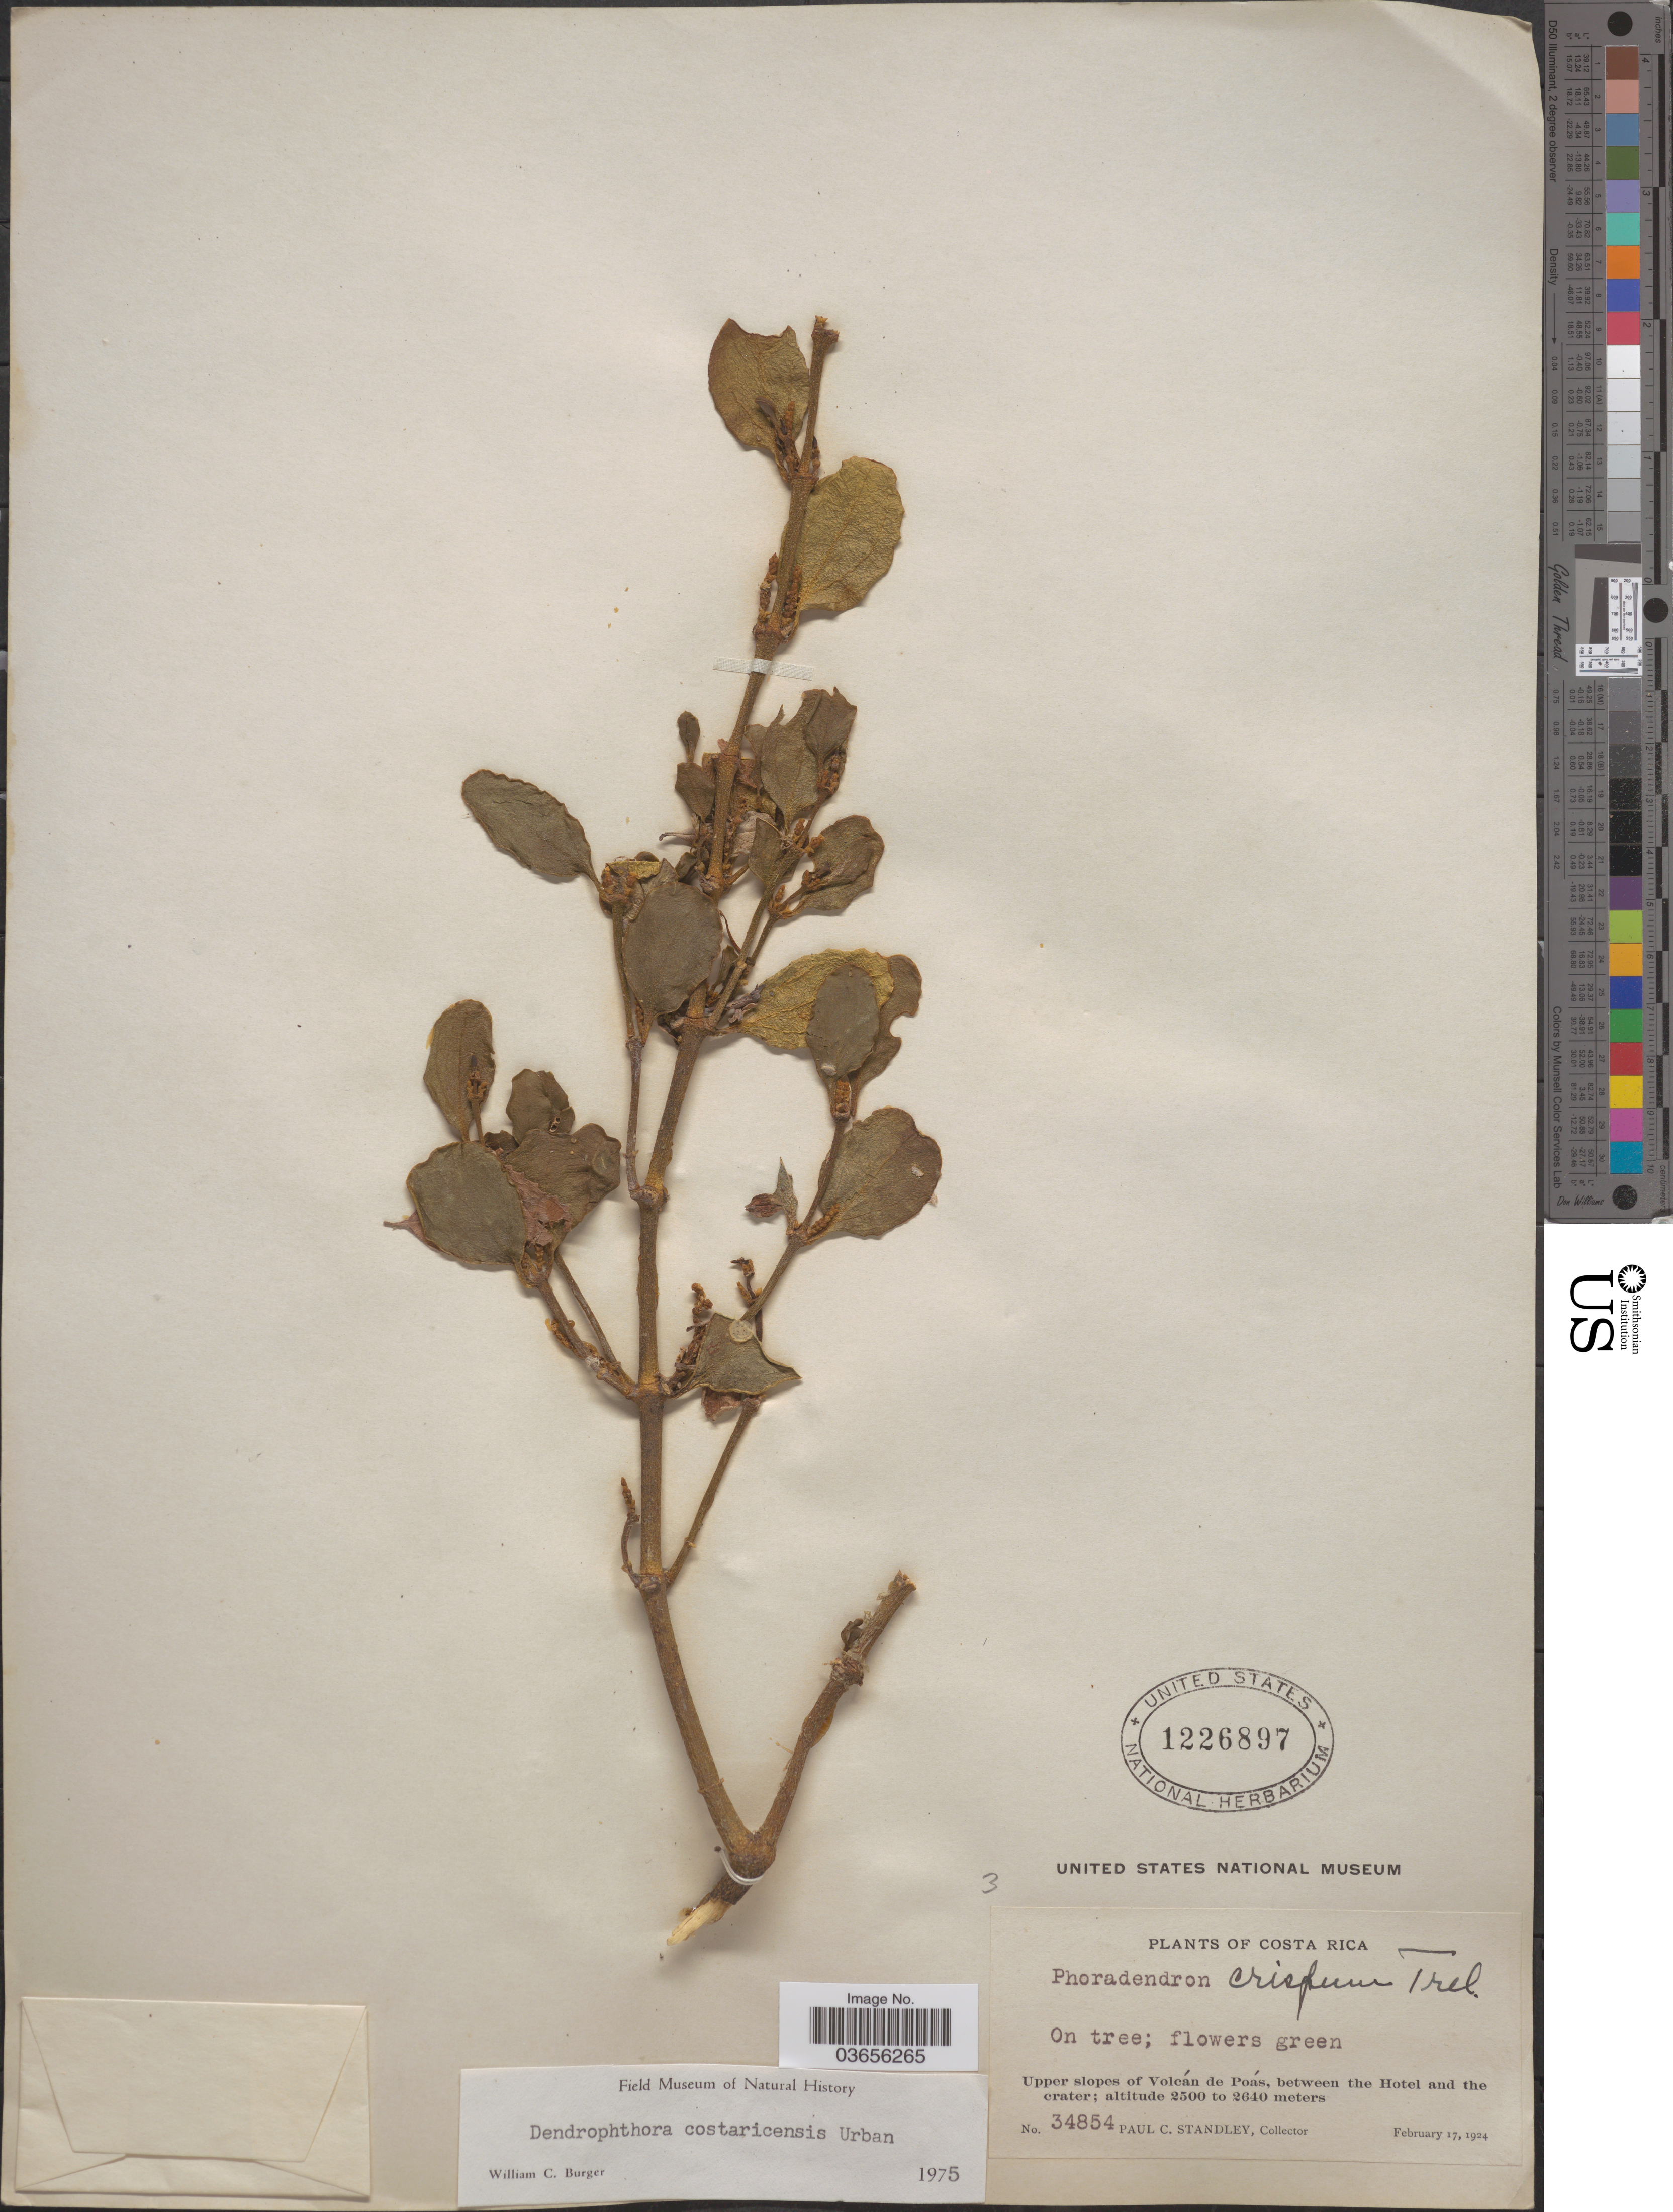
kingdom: Plantae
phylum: Tracheophyta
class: Magnoliopsida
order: Santalales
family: Viscaceae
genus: Dendrophthora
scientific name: Dendrophthora costaricensis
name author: Urb.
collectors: P. C. Standley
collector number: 34854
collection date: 1924-02-17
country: Costa Rica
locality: Upper slopes of Volcán de Poás, between the Hotel and the crater.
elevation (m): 2500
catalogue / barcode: US 1226897